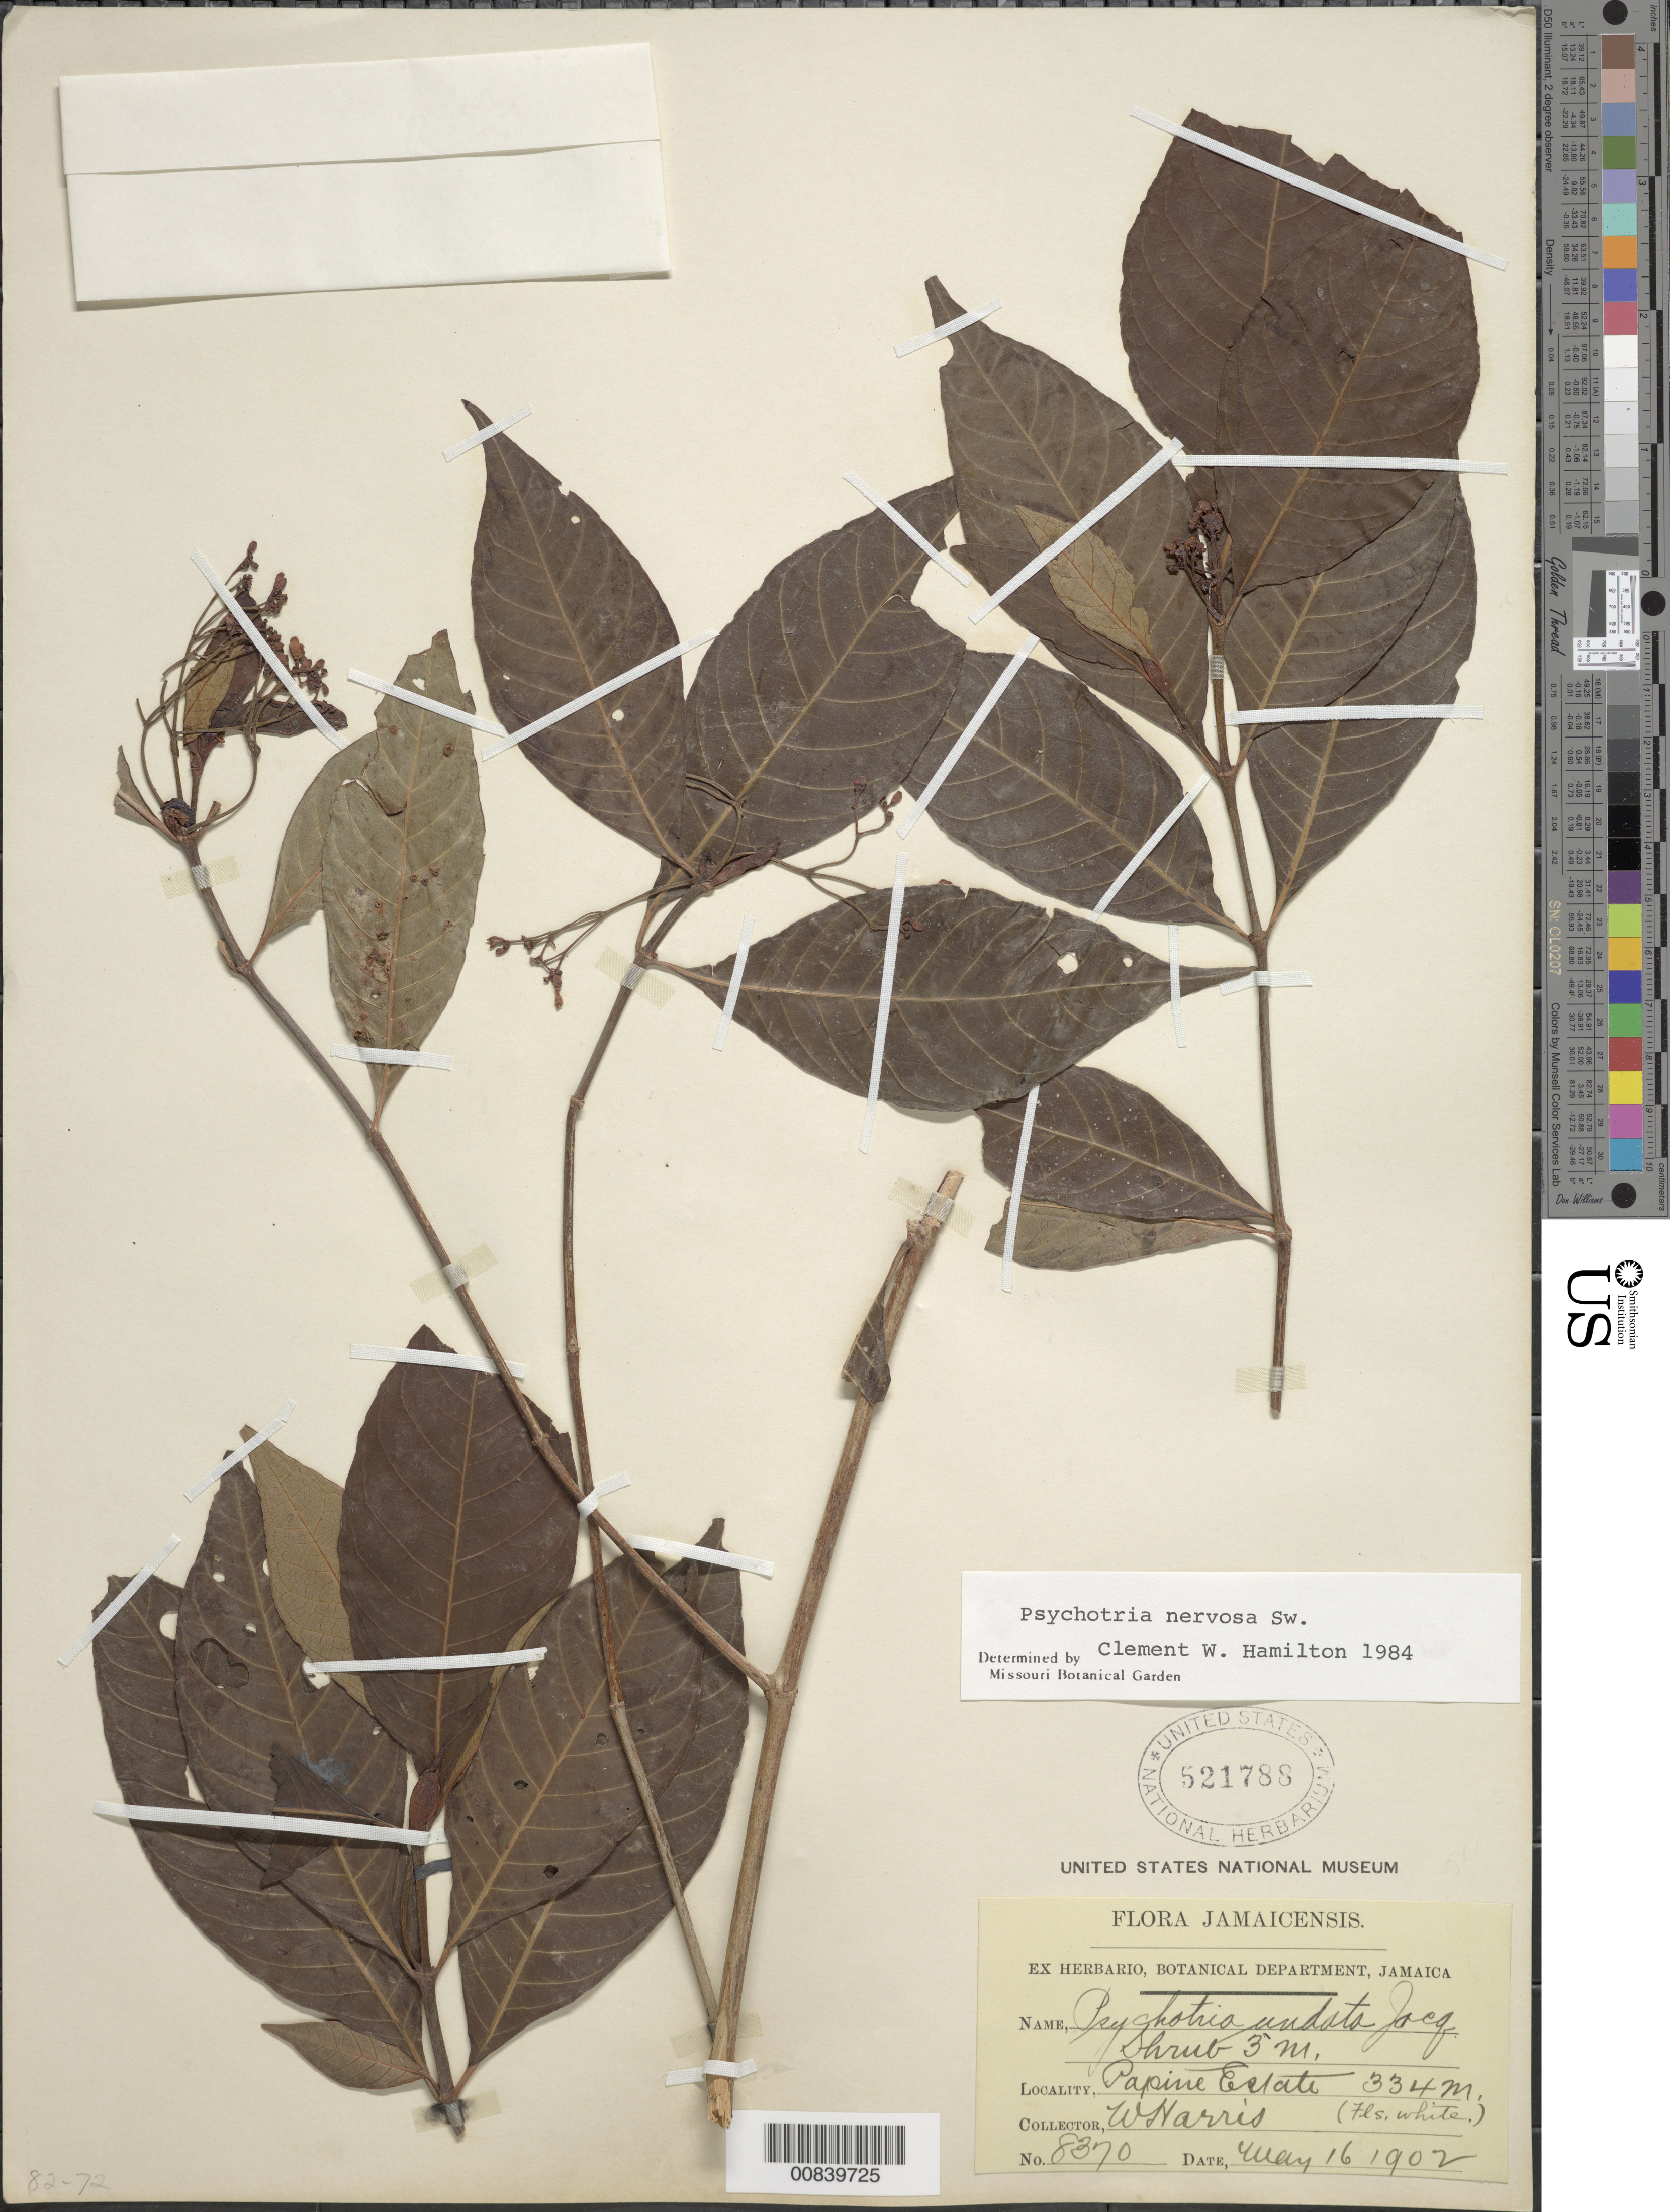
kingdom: Plantae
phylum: Tracheophyta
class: Magnoliopsida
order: Gentianales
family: Rubiaceae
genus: Psychotria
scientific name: Psychotria nervosa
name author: Sw.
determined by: Hamilton, C. W.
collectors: W. H. Harris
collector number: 8370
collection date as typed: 16 May 1902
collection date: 1902-05-16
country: Jamaica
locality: Papine Estate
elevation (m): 334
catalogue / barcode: US 521788